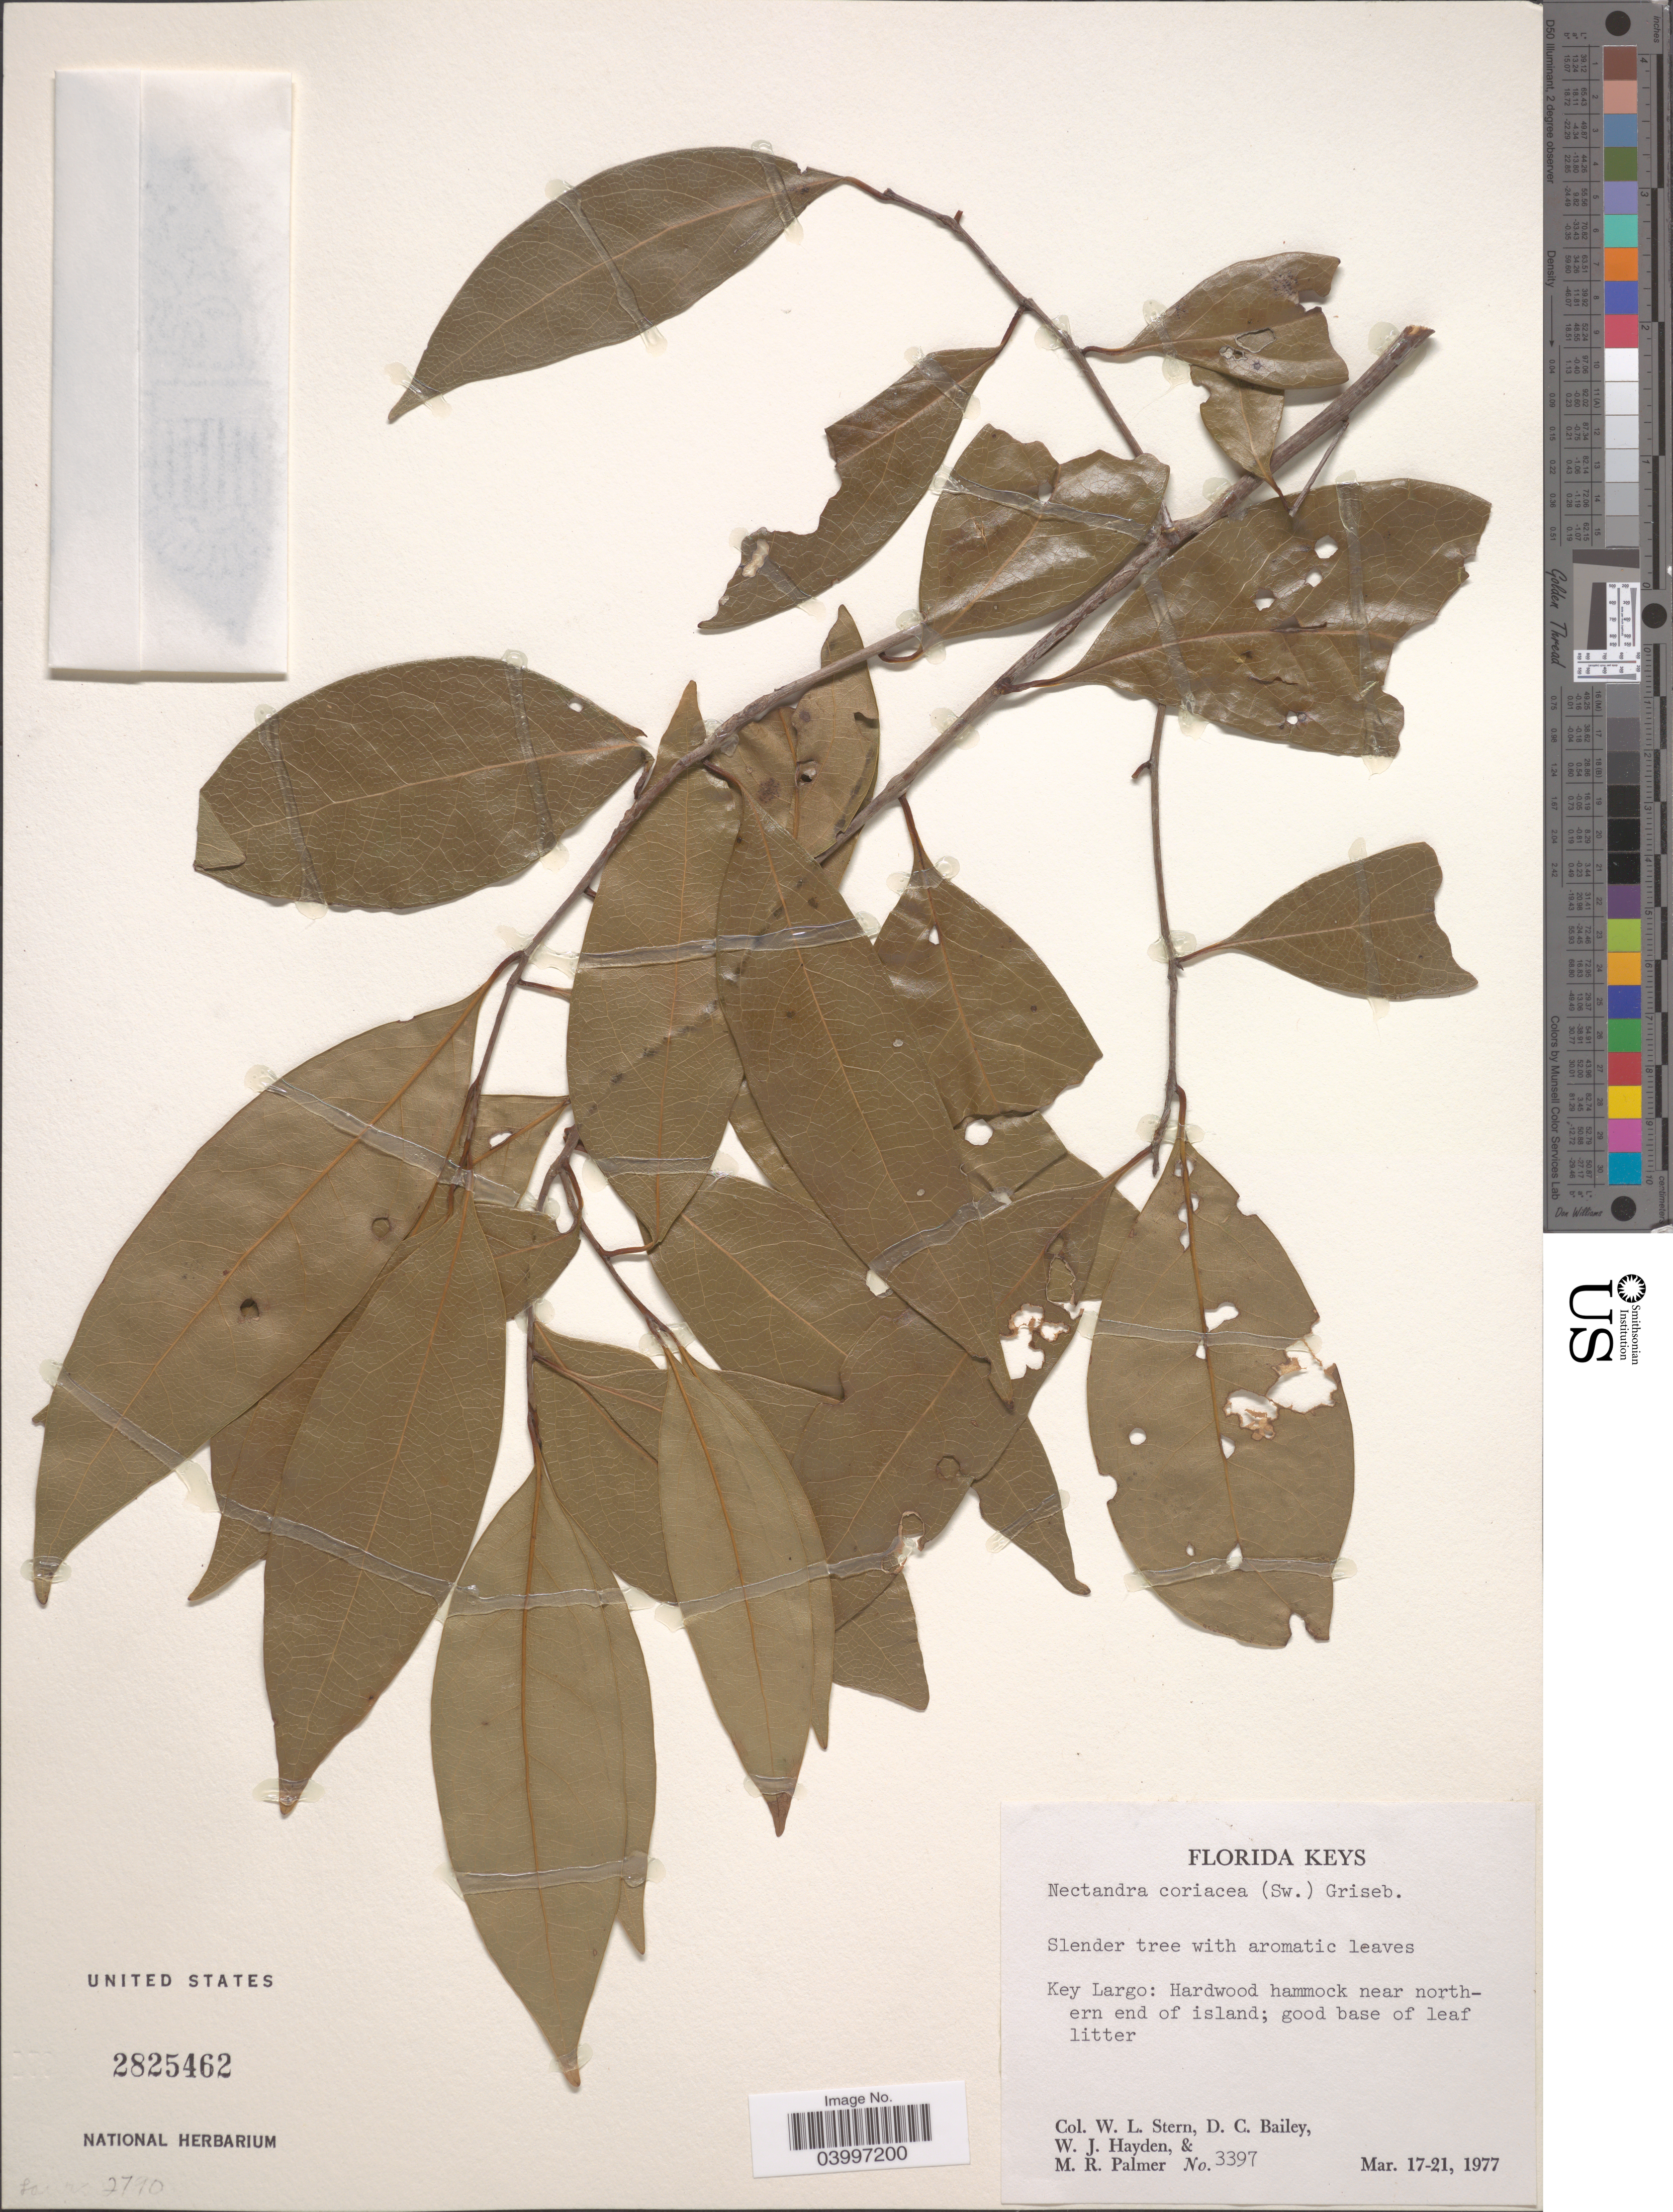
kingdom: Plantae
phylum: Tracheophyta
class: Magnoliopsida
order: Laurales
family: Lauraceae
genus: Nectandra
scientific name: Nectandra coriacea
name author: (Sw.) Griseb.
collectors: W. L. Stern, D. C. Bailey, W. Hayden & M. R. Palmer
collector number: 3397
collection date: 1977-03-17/1977-03-21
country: United States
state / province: Florida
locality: Florida Keys. Key Largo: Hardwood hammock near northern end of island; good base of leaf litter.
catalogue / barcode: US 2825462